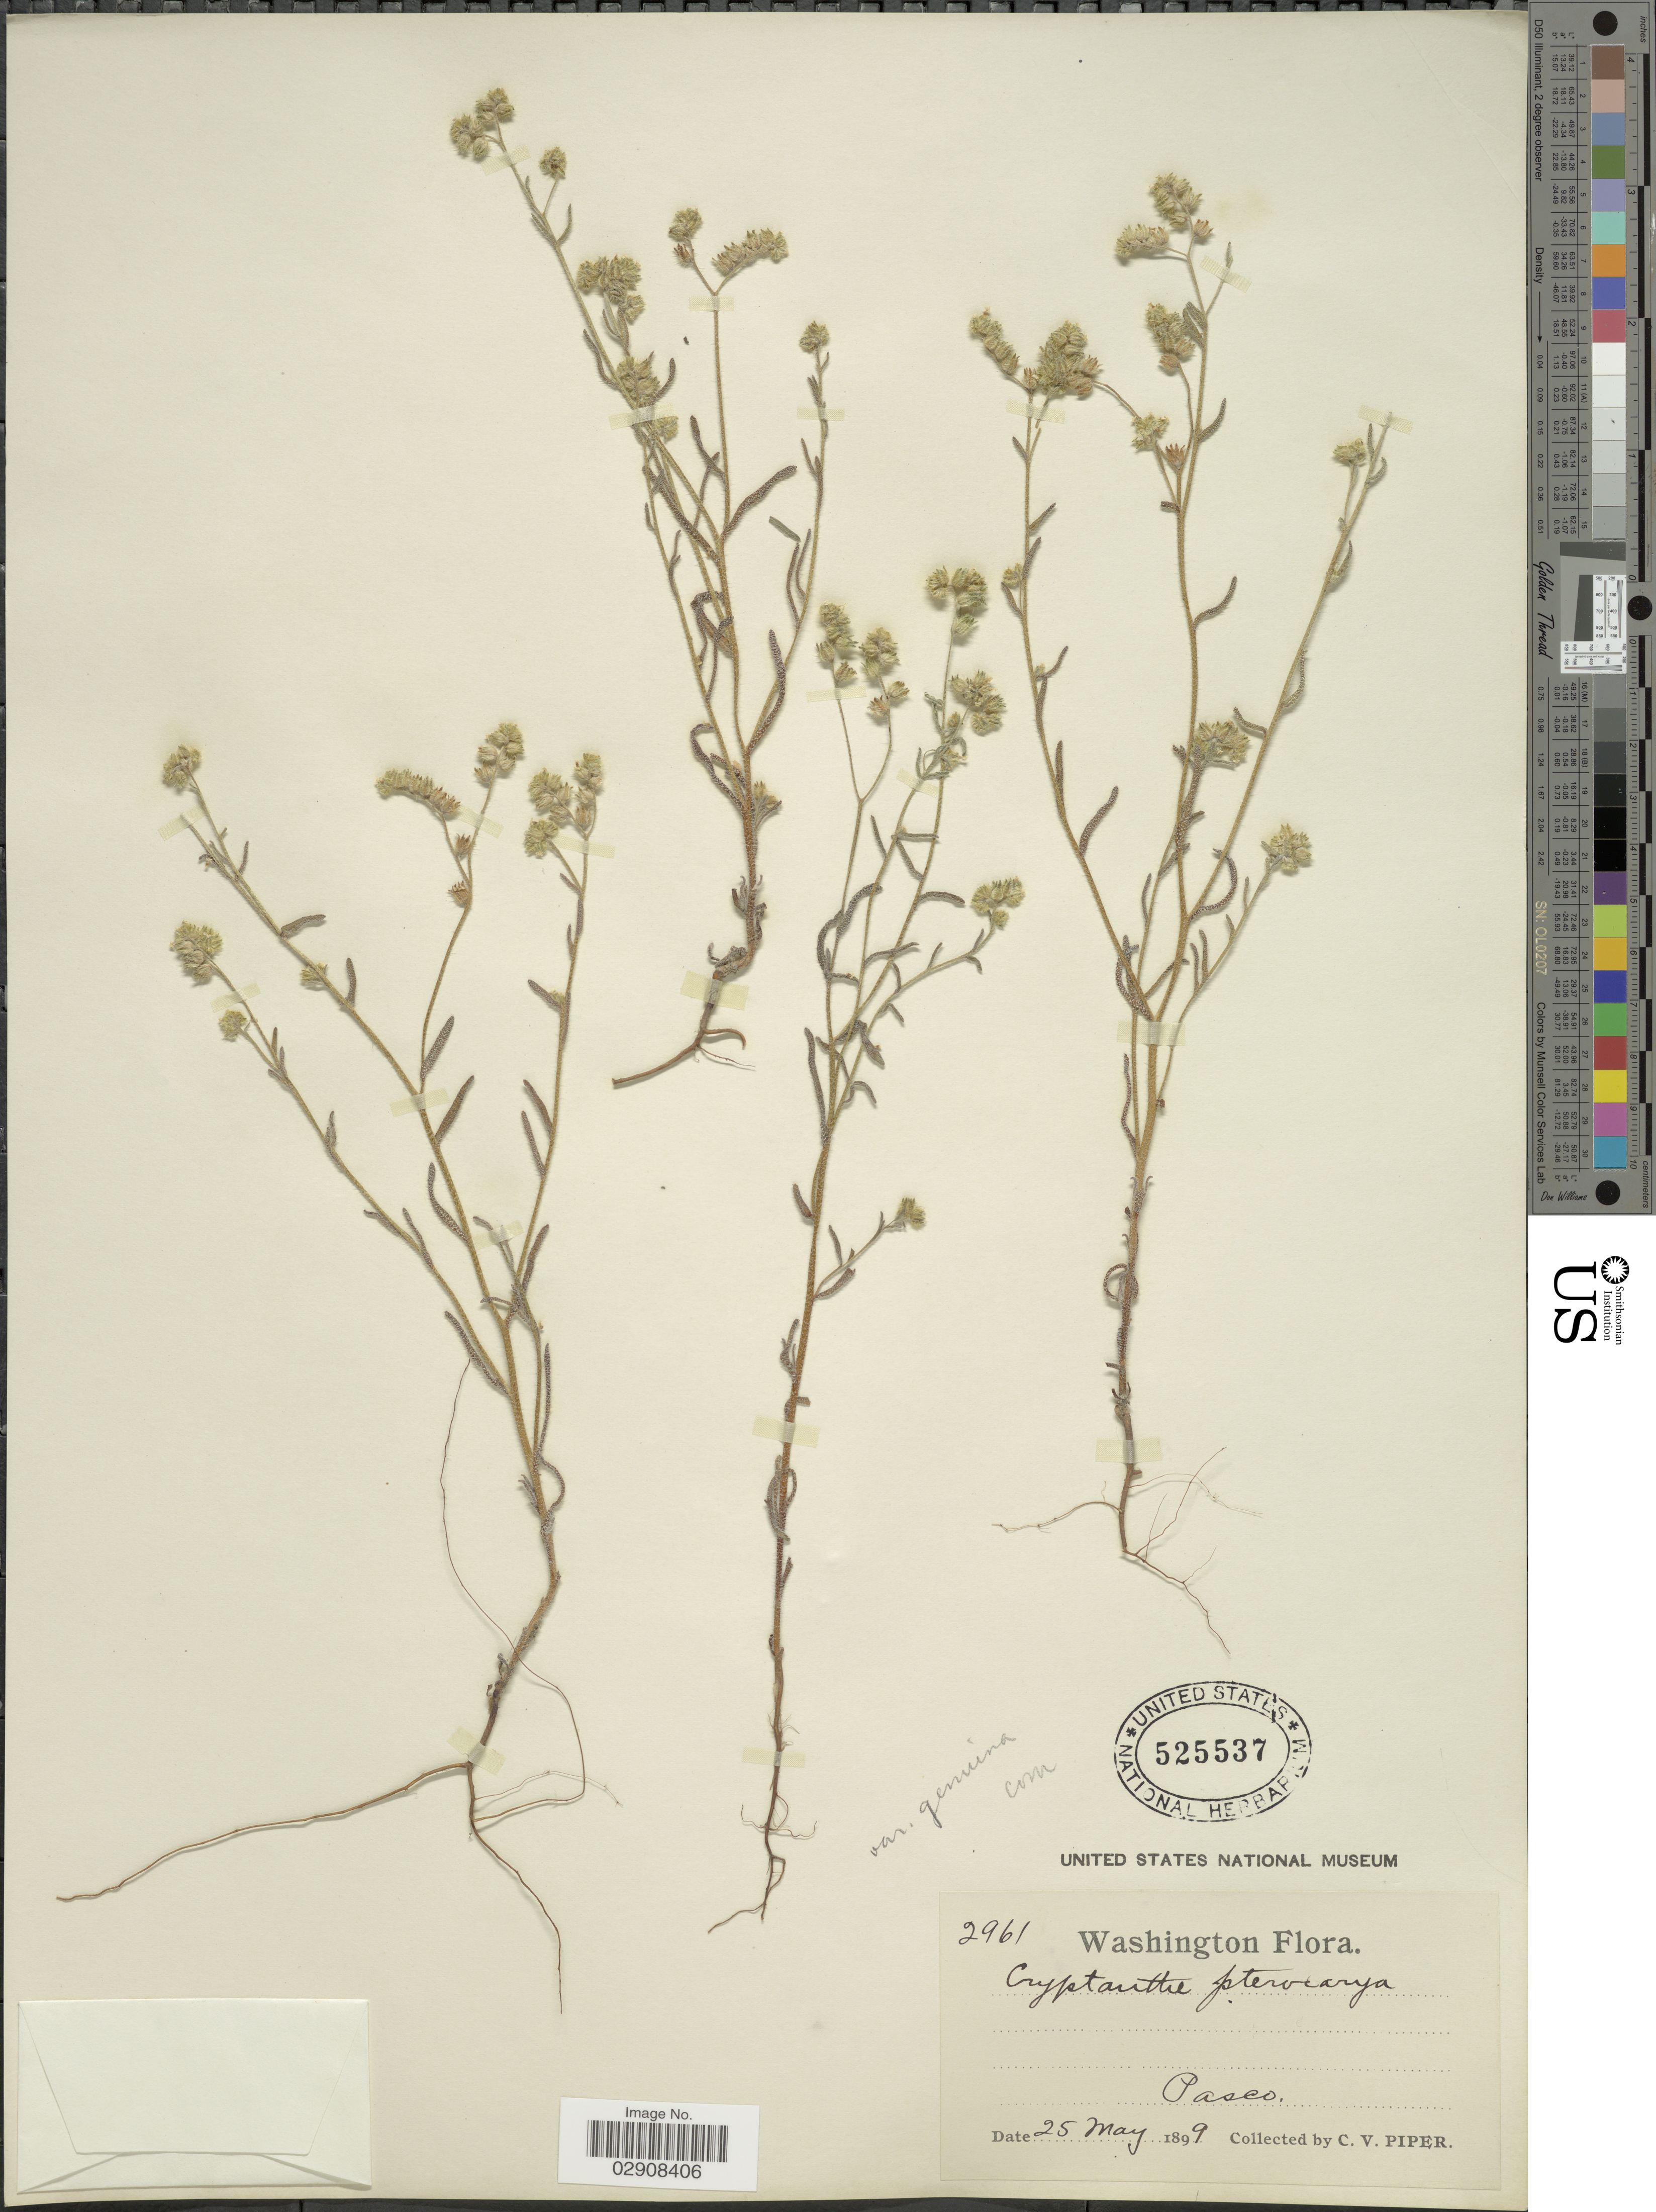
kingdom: Plantae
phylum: Tracheophyta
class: Magnoliopsida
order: Boraginales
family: Boraginaceae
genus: Cryptantha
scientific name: Cryptantha pterocarya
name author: (Torr.) Greene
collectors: C. V. Piper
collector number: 2961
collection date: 1899-05-25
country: United States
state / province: Washington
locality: Pasco.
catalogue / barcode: US 525537